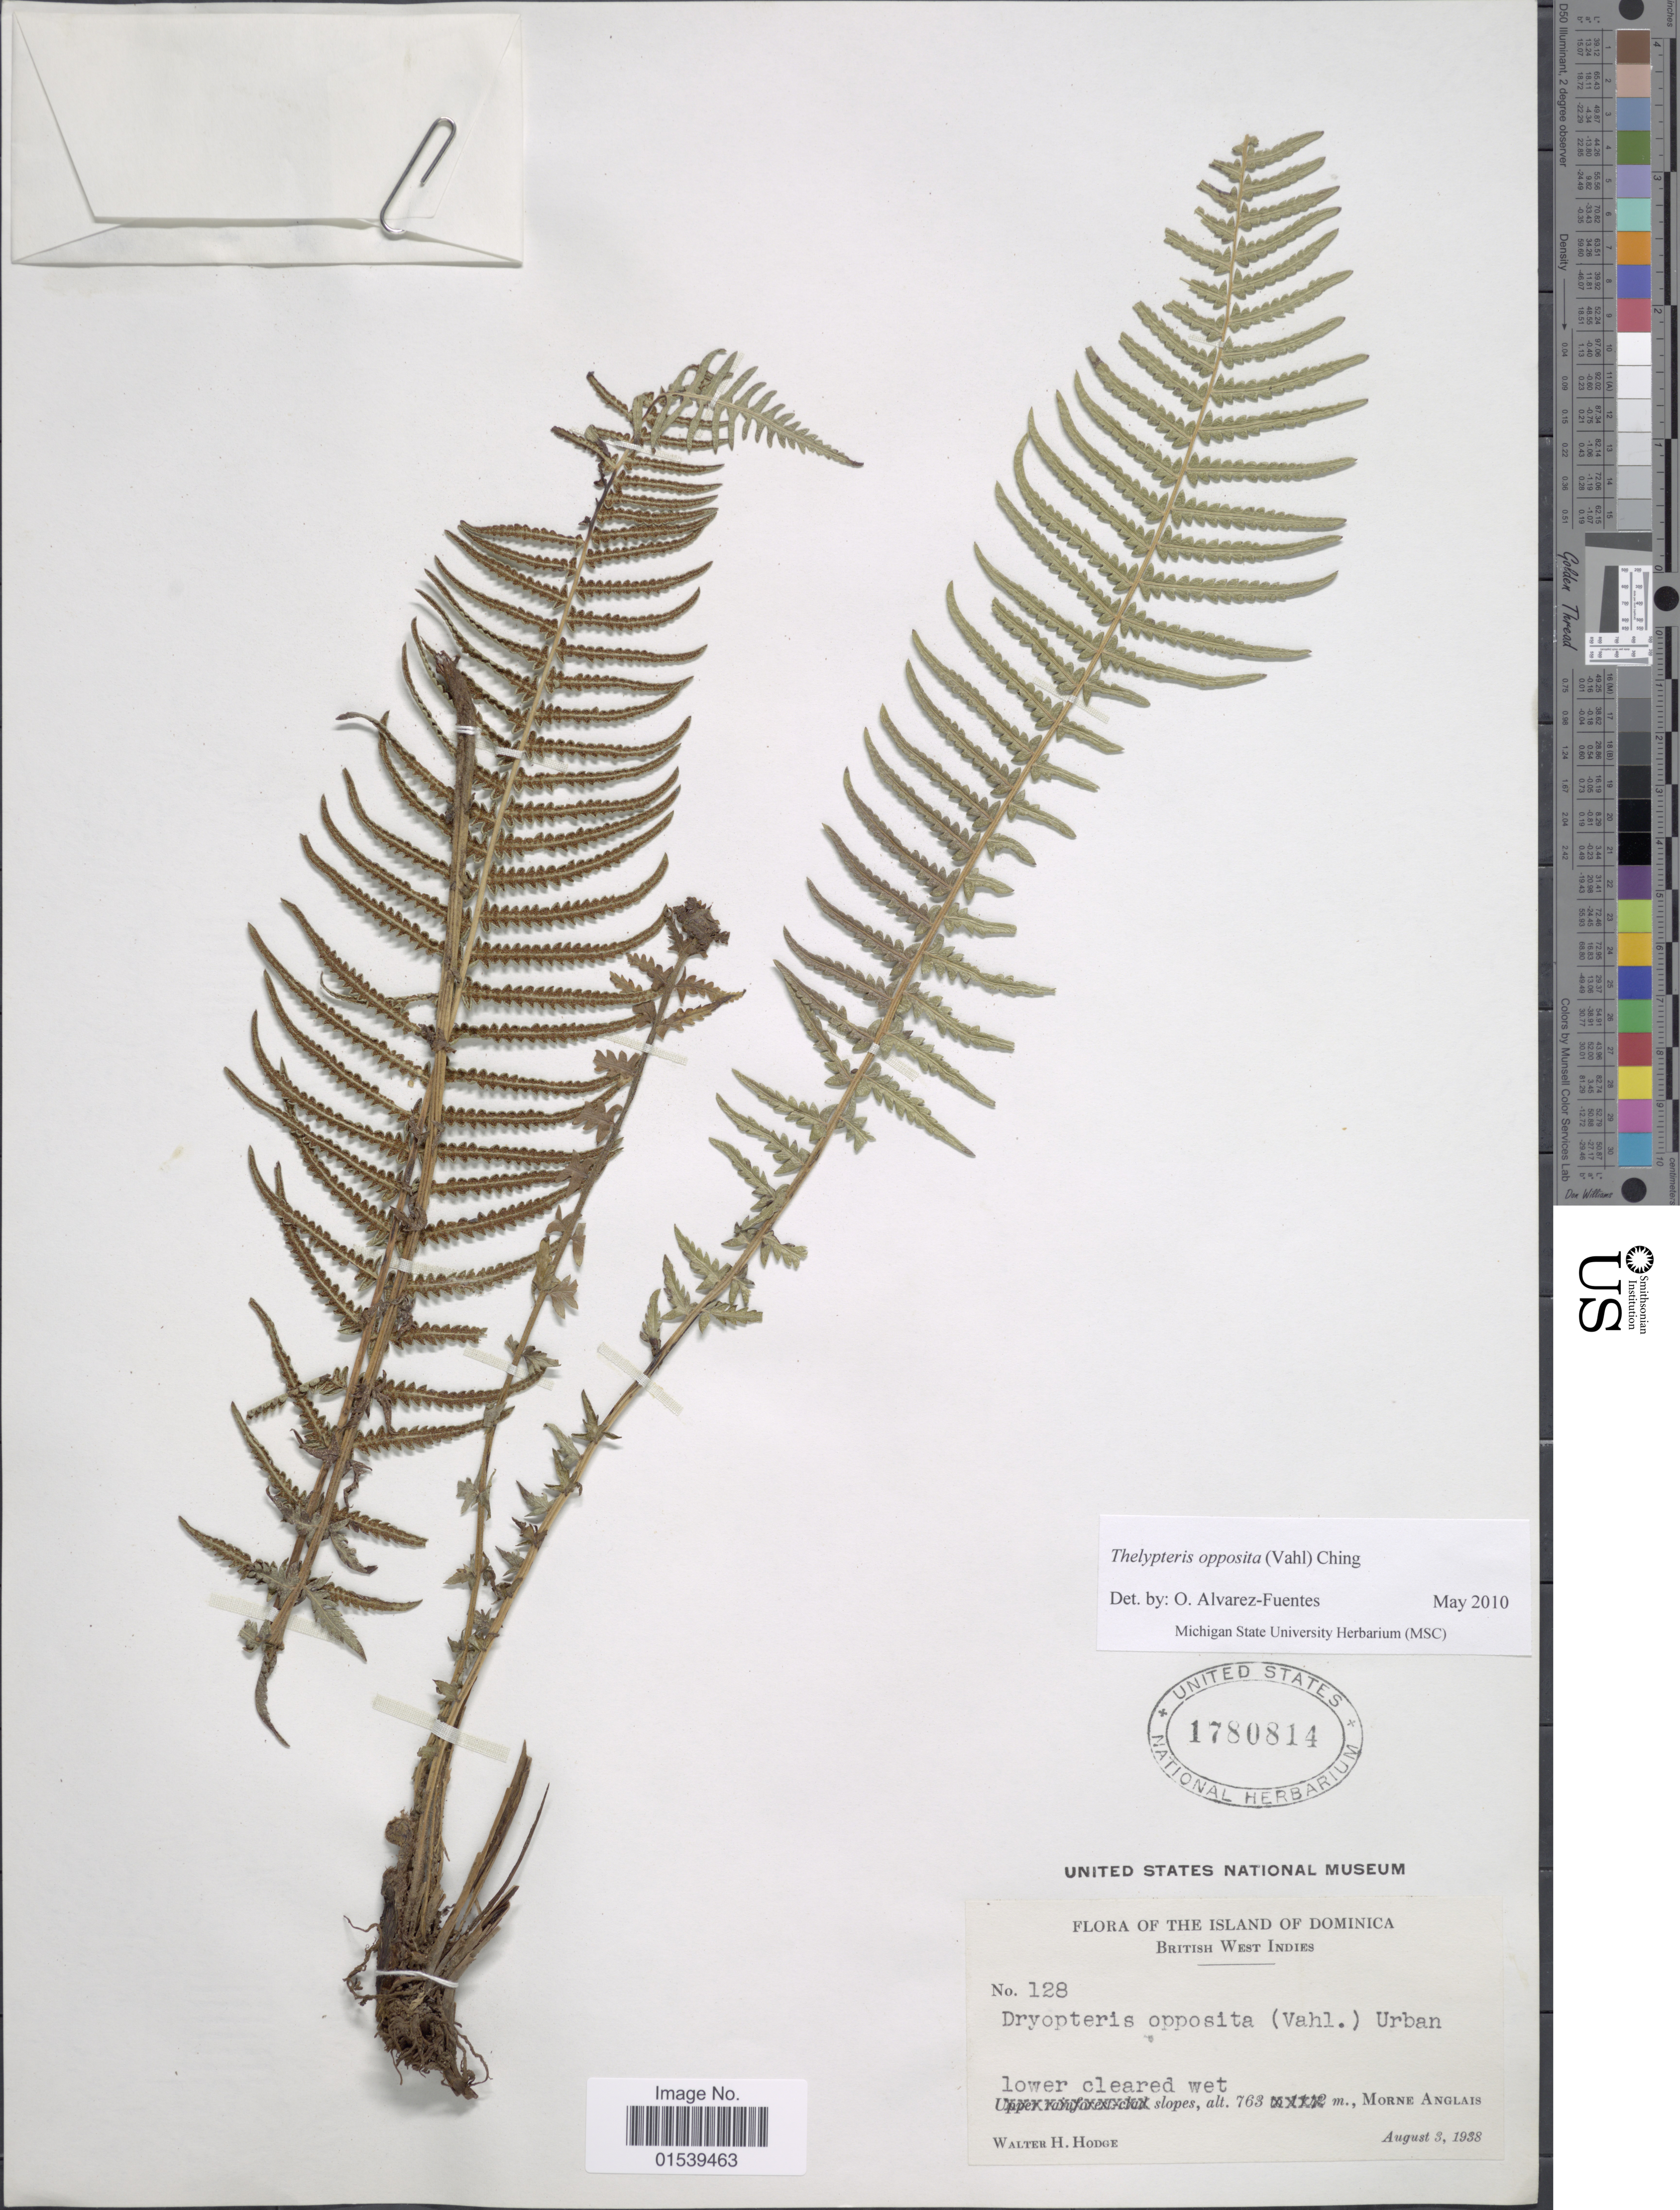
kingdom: Plantae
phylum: Tracheophyta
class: Polypodiopsida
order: Polypodiales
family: Thelypteridaceae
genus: Amauropelta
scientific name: Amauropelta opposita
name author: (Vahl) Pic. Serm.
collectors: W. Hodge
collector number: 128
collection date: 1938-08-03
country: Dominica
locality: Island of Dominica, British West Indies, Morne Anglais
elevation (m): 763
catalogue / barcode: US 1780814